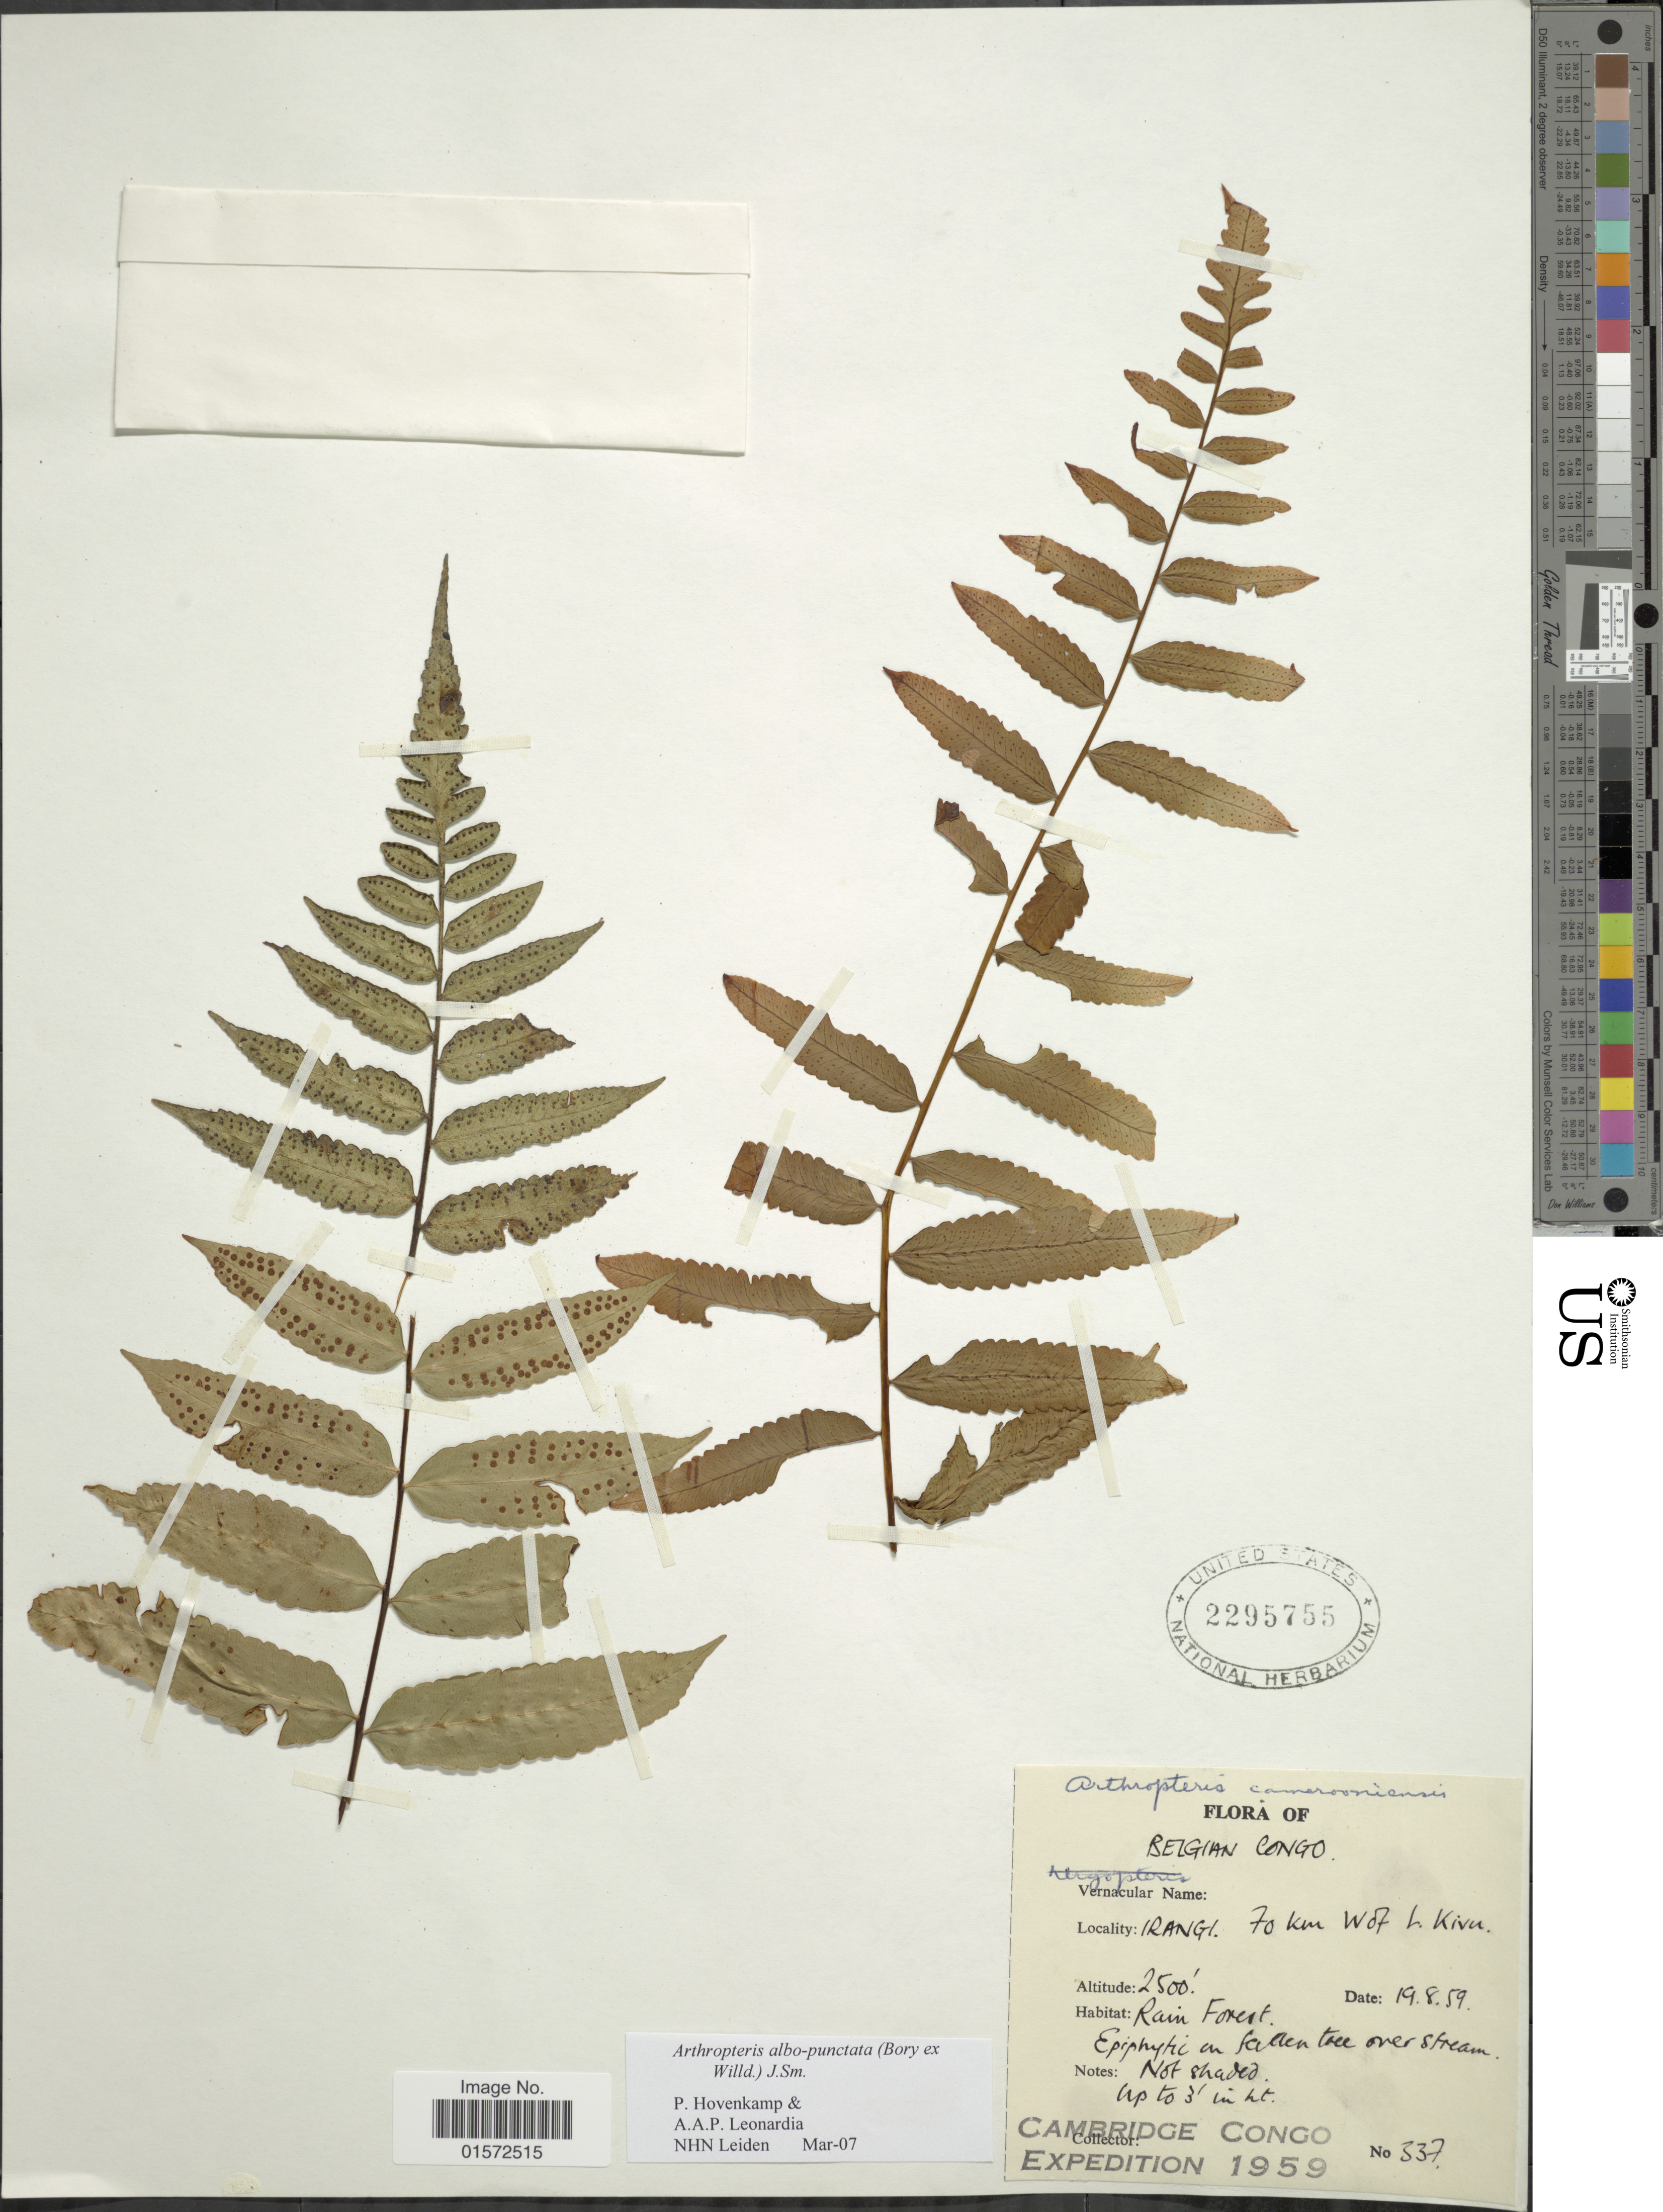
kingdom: Plantae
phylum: Tracheophyta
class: Polypodiopsida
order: Polypodiales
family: Tectariaceae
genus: Arthropteris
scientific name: Arthropteris albopunctata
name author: (Bory ex Willd.) J. Sm.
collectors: Cambridge Congo Expedition 1959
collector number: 337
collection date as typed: Transcribed d/m/y: 19/8/59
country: Congo, Democratic Republic of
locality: Belgian Congo, Irangi 70 km W of L. Kivu, Rain Forest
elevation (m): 762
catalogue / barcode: US 2295755